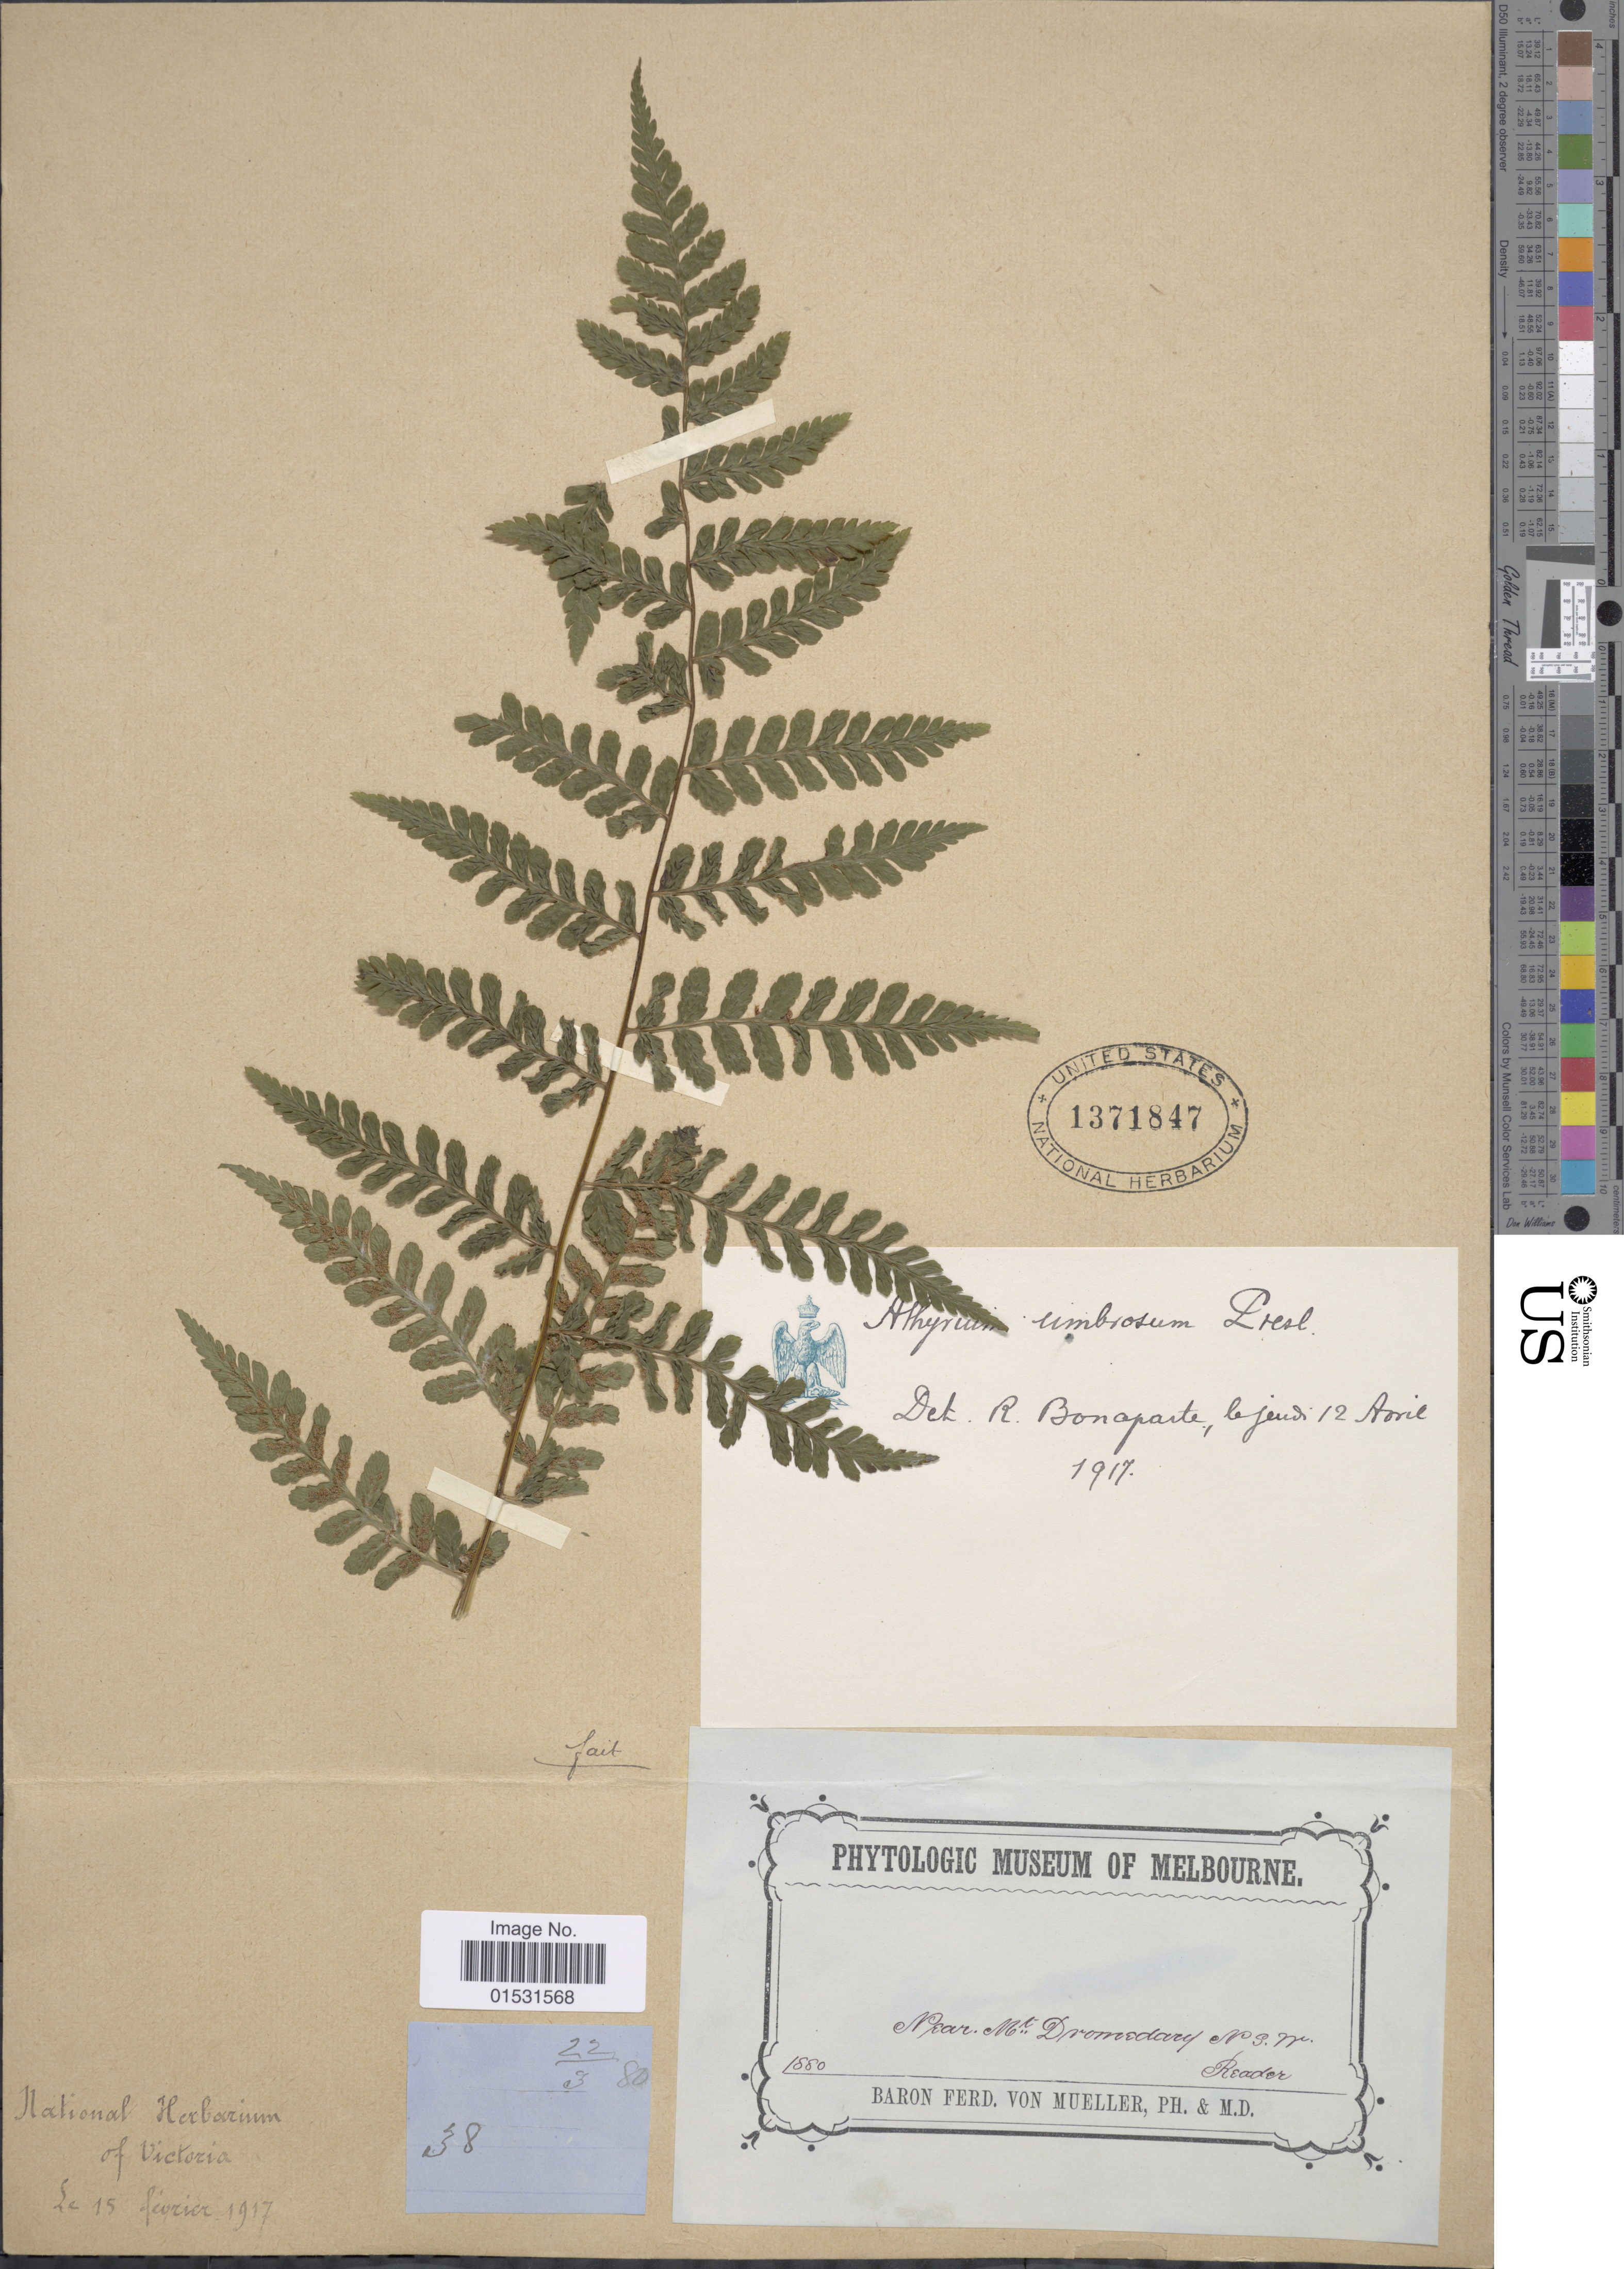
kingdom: Plantae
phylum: Tracheophyta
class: Polypodiopsida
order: Polypodiales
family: Athyriaceae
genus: Athyrium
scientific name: Athyrium australe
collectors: Reader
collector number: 38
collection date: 1880-03-22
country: Australia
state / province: New South Wales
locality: Near Mt. Dromedary N.S.W.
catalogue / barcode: US 1371847